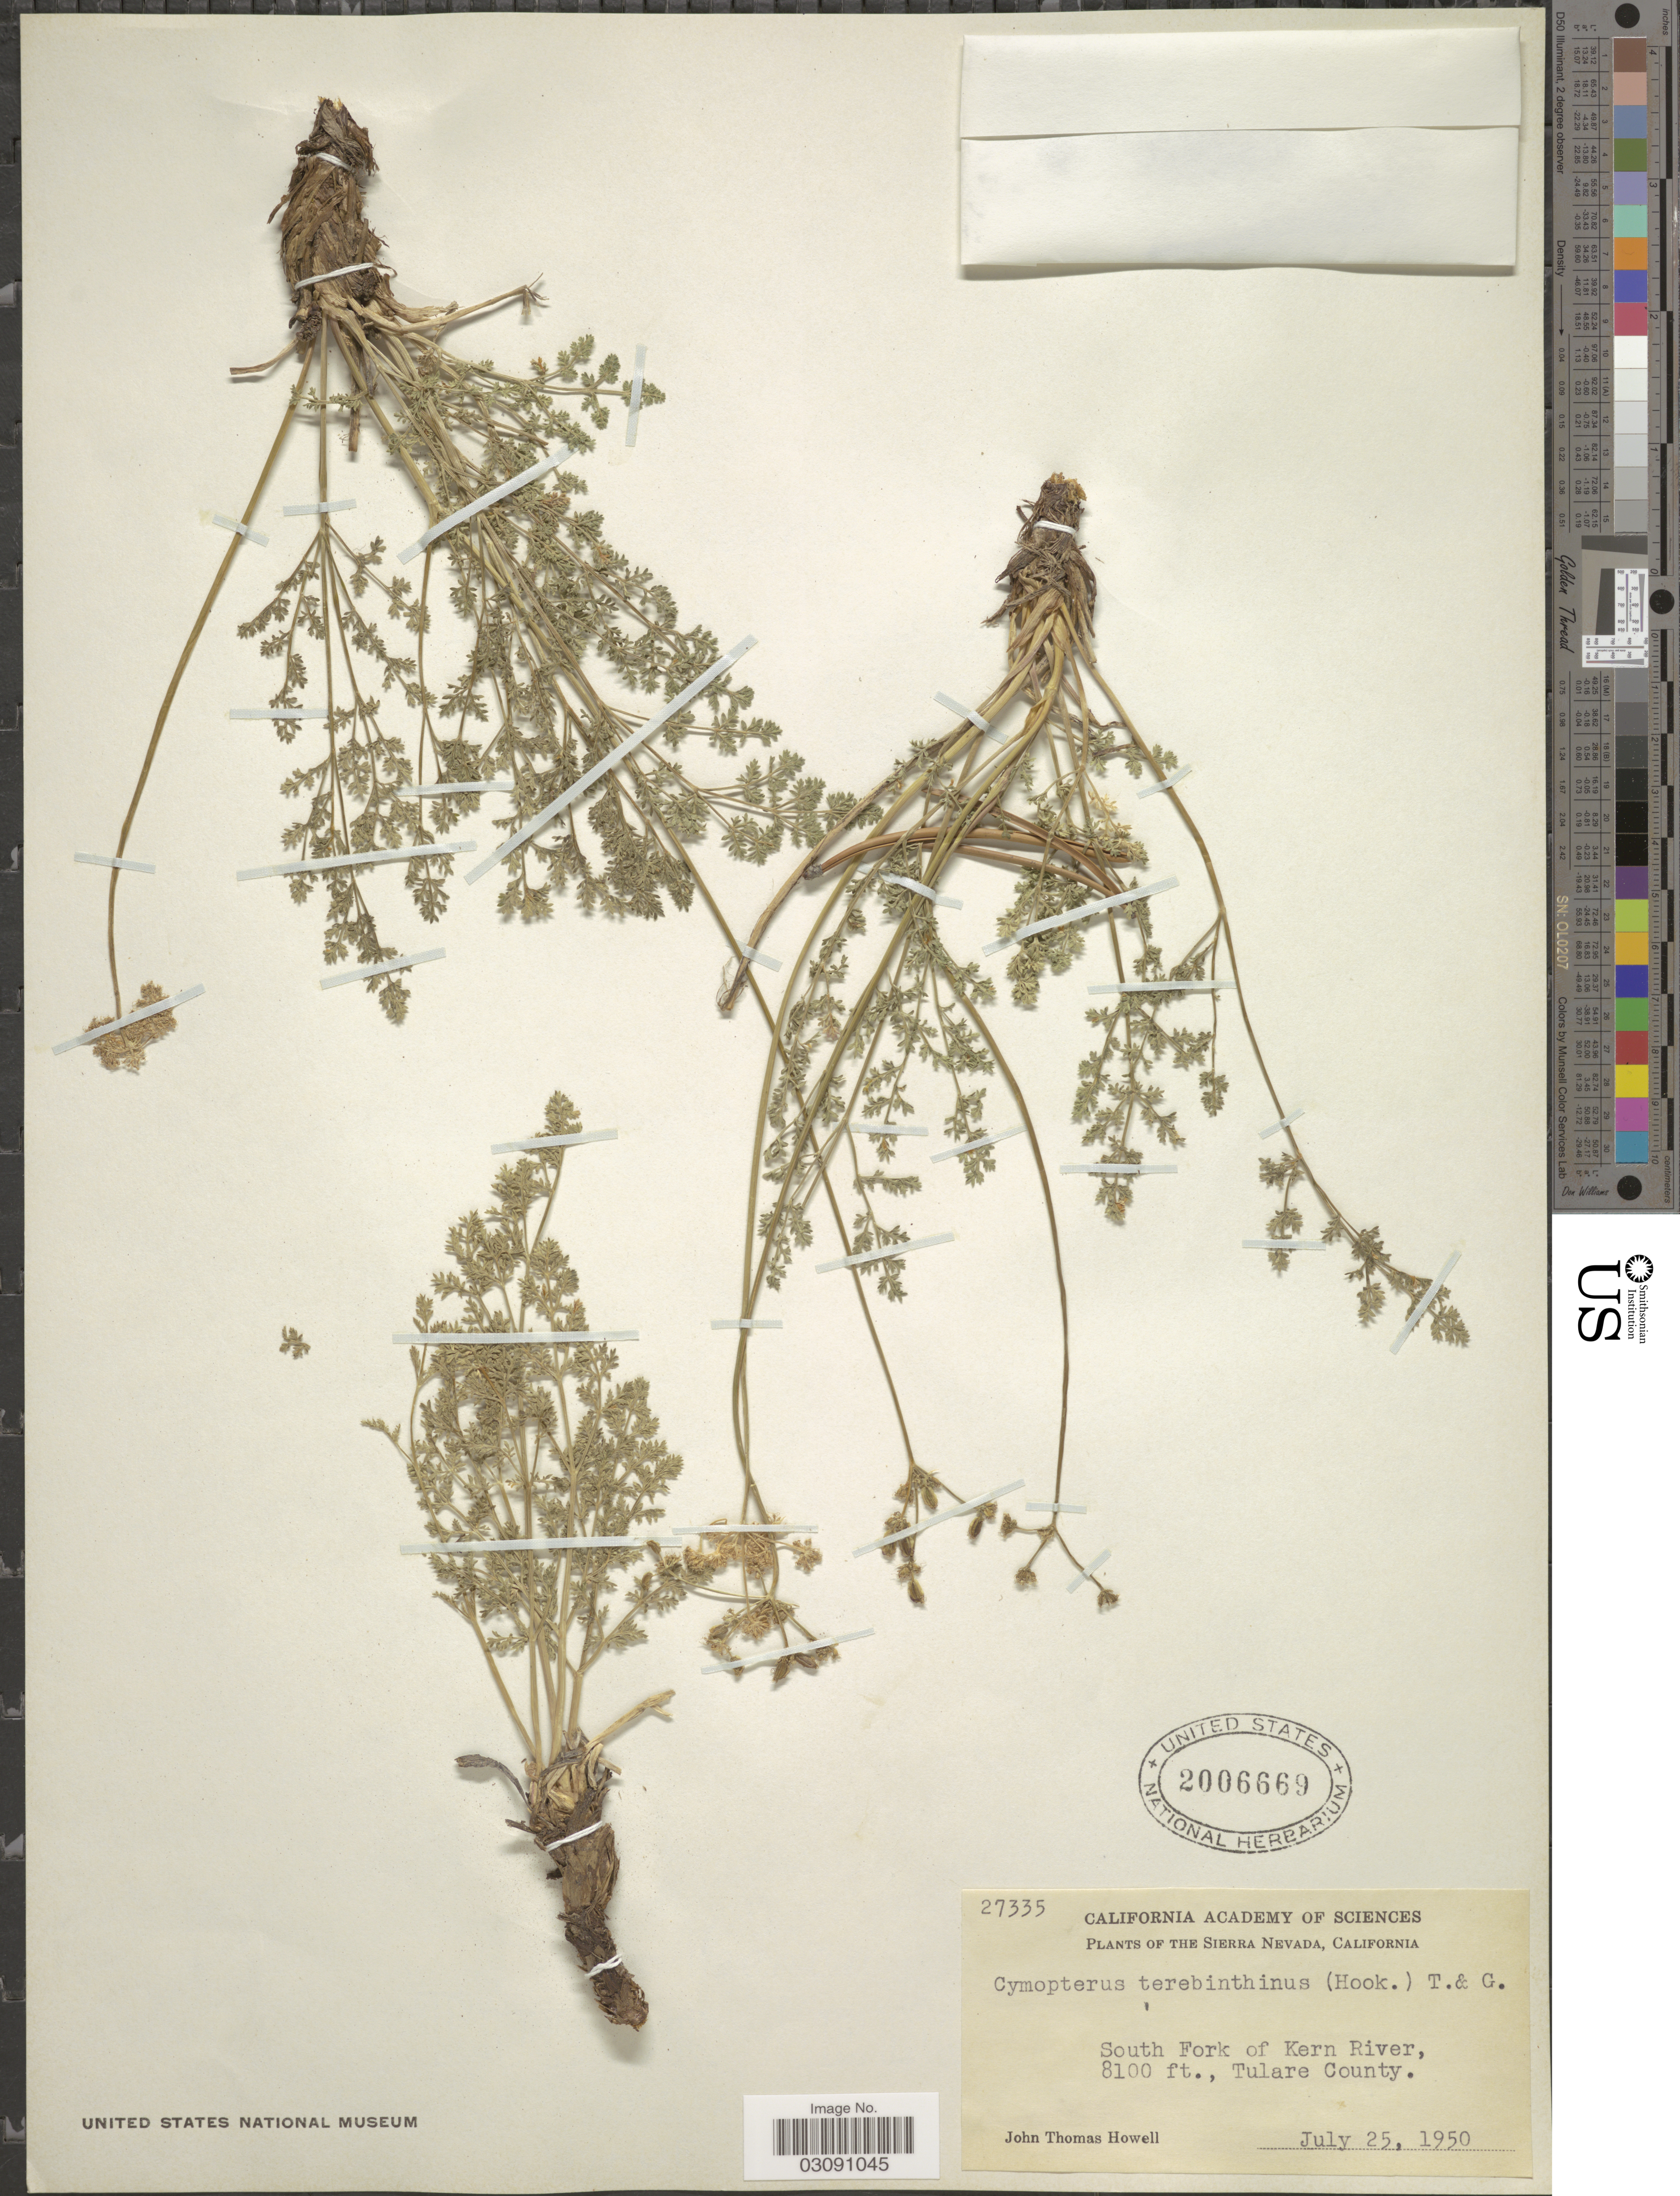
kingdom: Plantae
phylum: Tracheophyta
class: Magnoliopsida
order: Apiales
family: Apiaceae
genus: Pteryxia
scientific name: Pteryxia terebinthina var. californica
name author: (J.M. Coult. & Rose) Mathias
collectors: J. T. Howell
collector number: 27335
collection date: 1950-07-25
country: United States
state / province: California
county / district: Tulare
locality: The Sierra Nevada, South Fork of Kern River, Tulare County.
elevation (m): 2469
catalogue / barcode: US 2006669